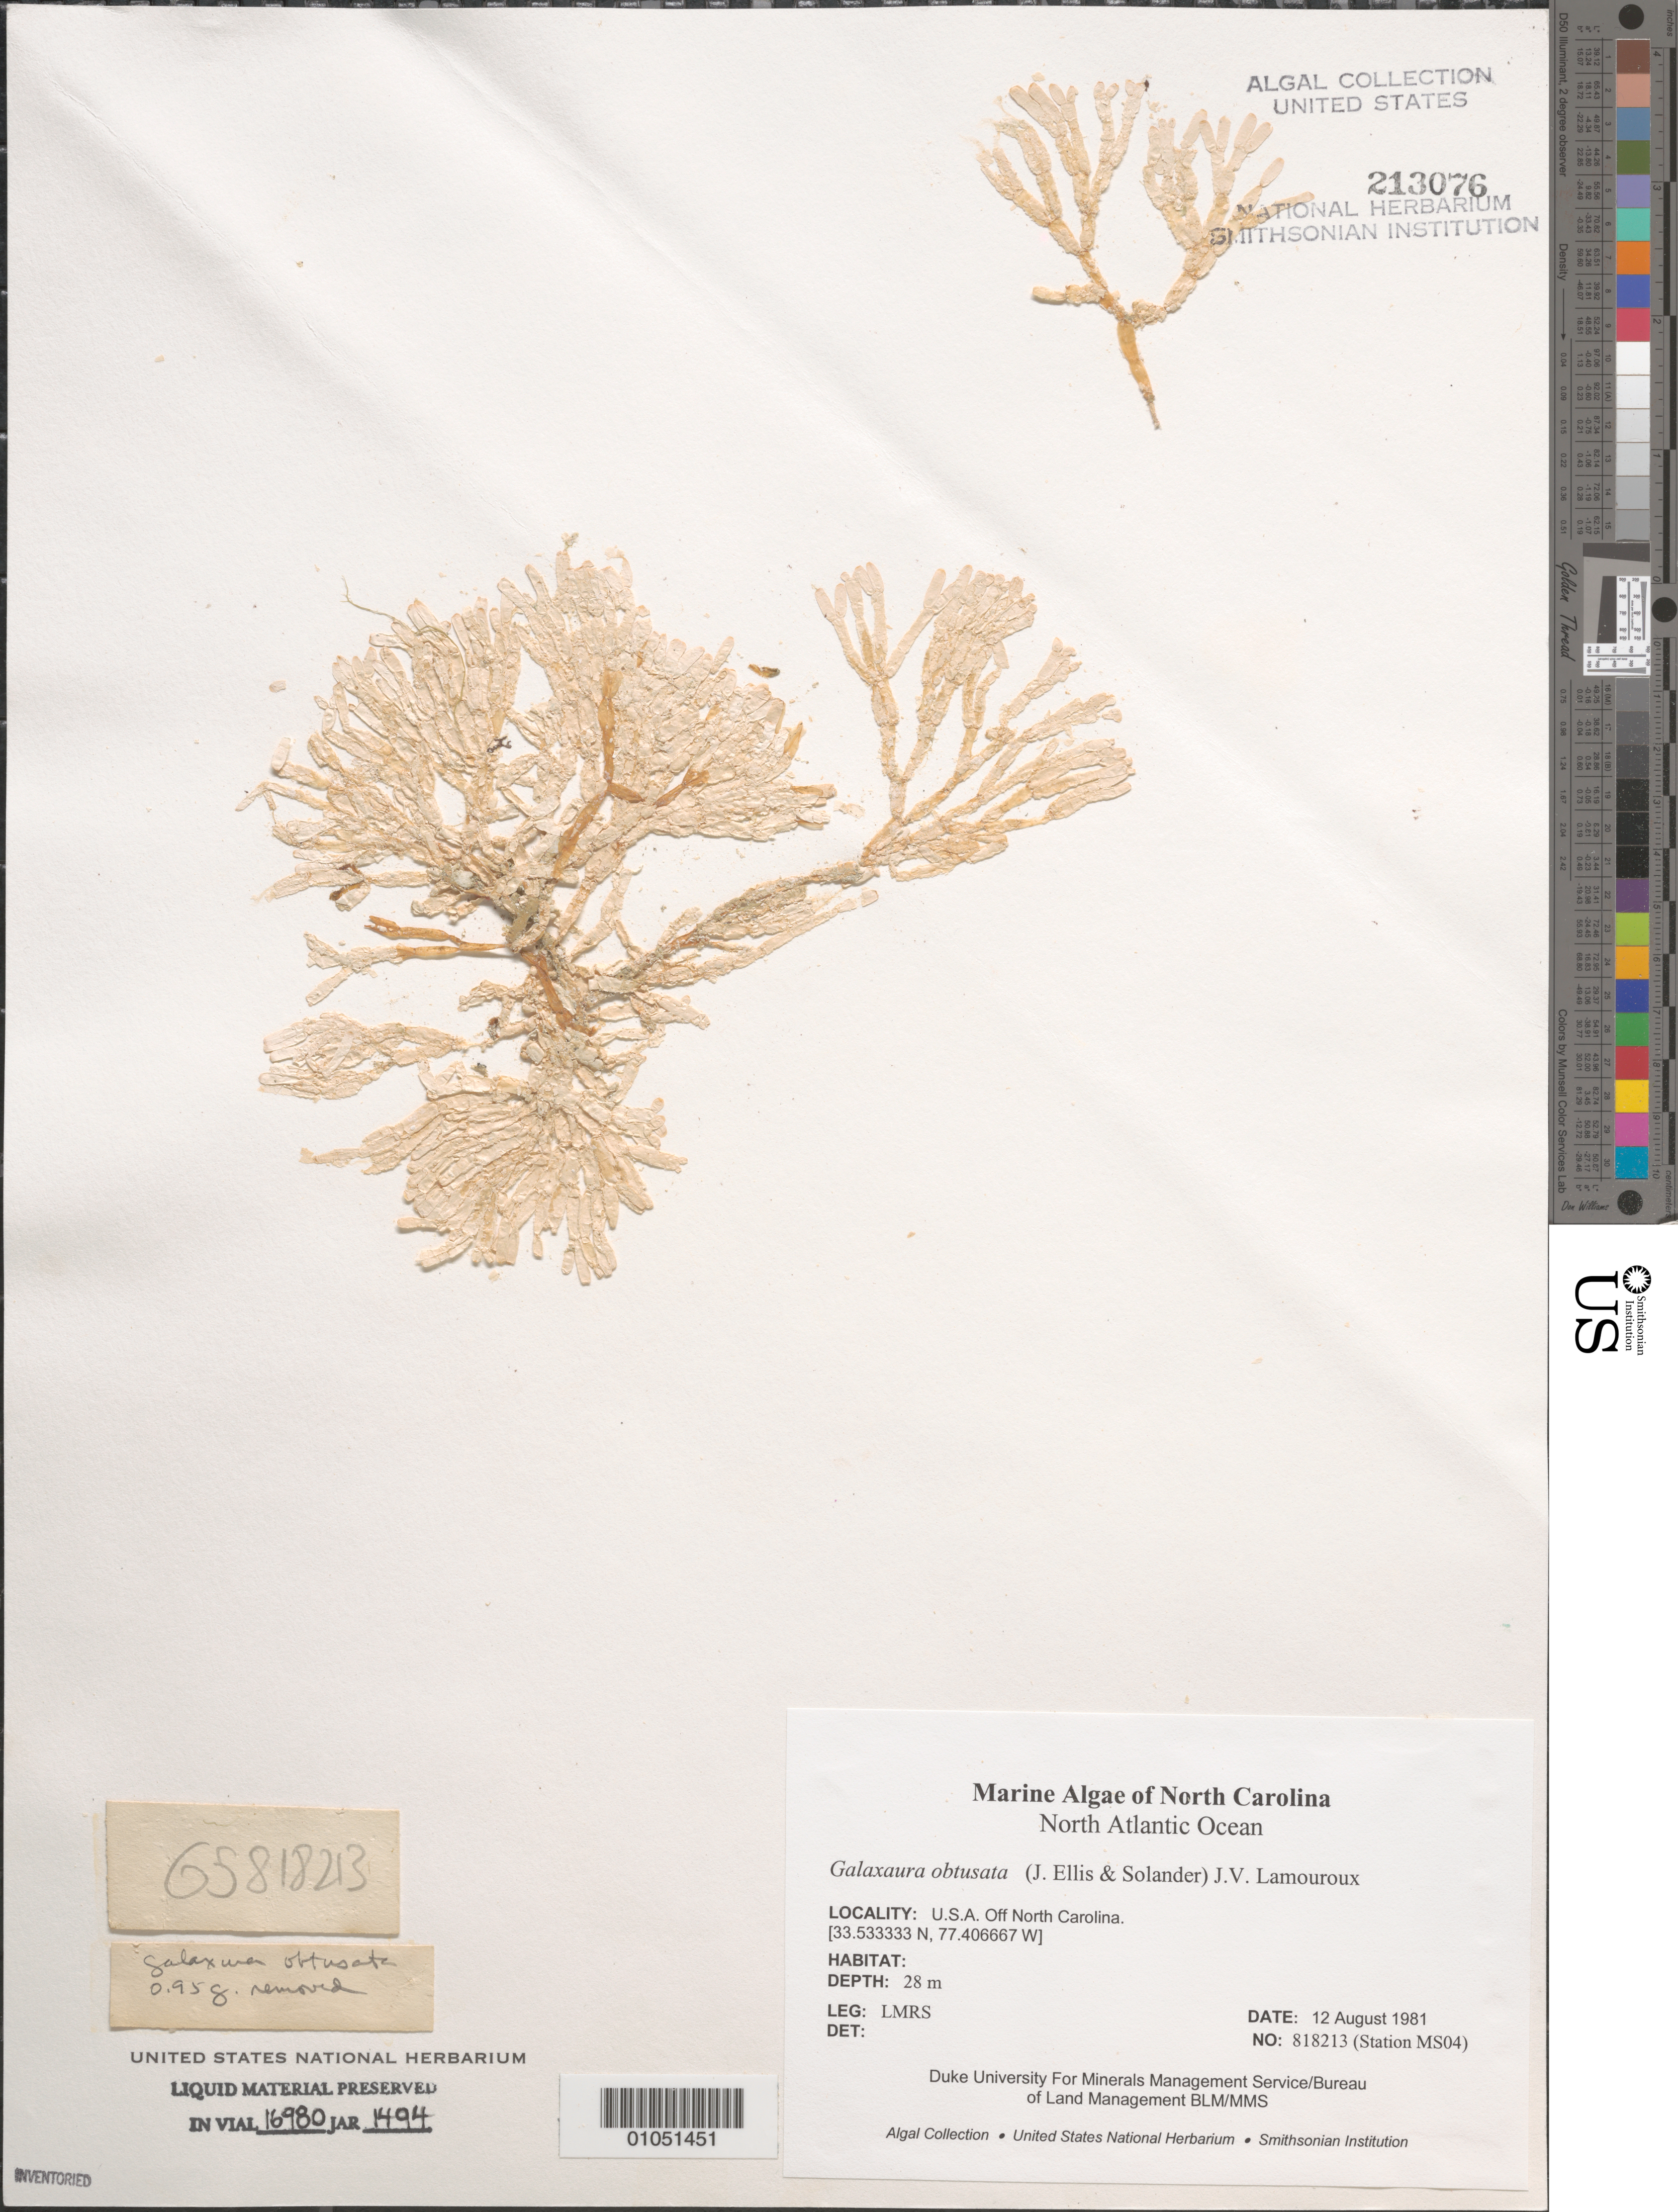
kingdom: Plantae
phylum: Rhodophyta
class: Florideophyceae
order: Nemaliales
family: Galaxauraceae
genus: Dichotomaria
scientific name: Dichotomaria obtusata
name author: (Ellis & Sol.) Lam.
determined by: Algae name updating Project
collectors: LMRS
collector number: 818213 (Station MS04)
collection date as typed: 12 Aug 1981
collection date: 1981-08-12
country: United States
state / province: North Carolina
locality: North Atlantic Ocean off North Carolina coast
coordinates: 33.533333 N, 77.406667 W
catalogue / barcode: US 213076